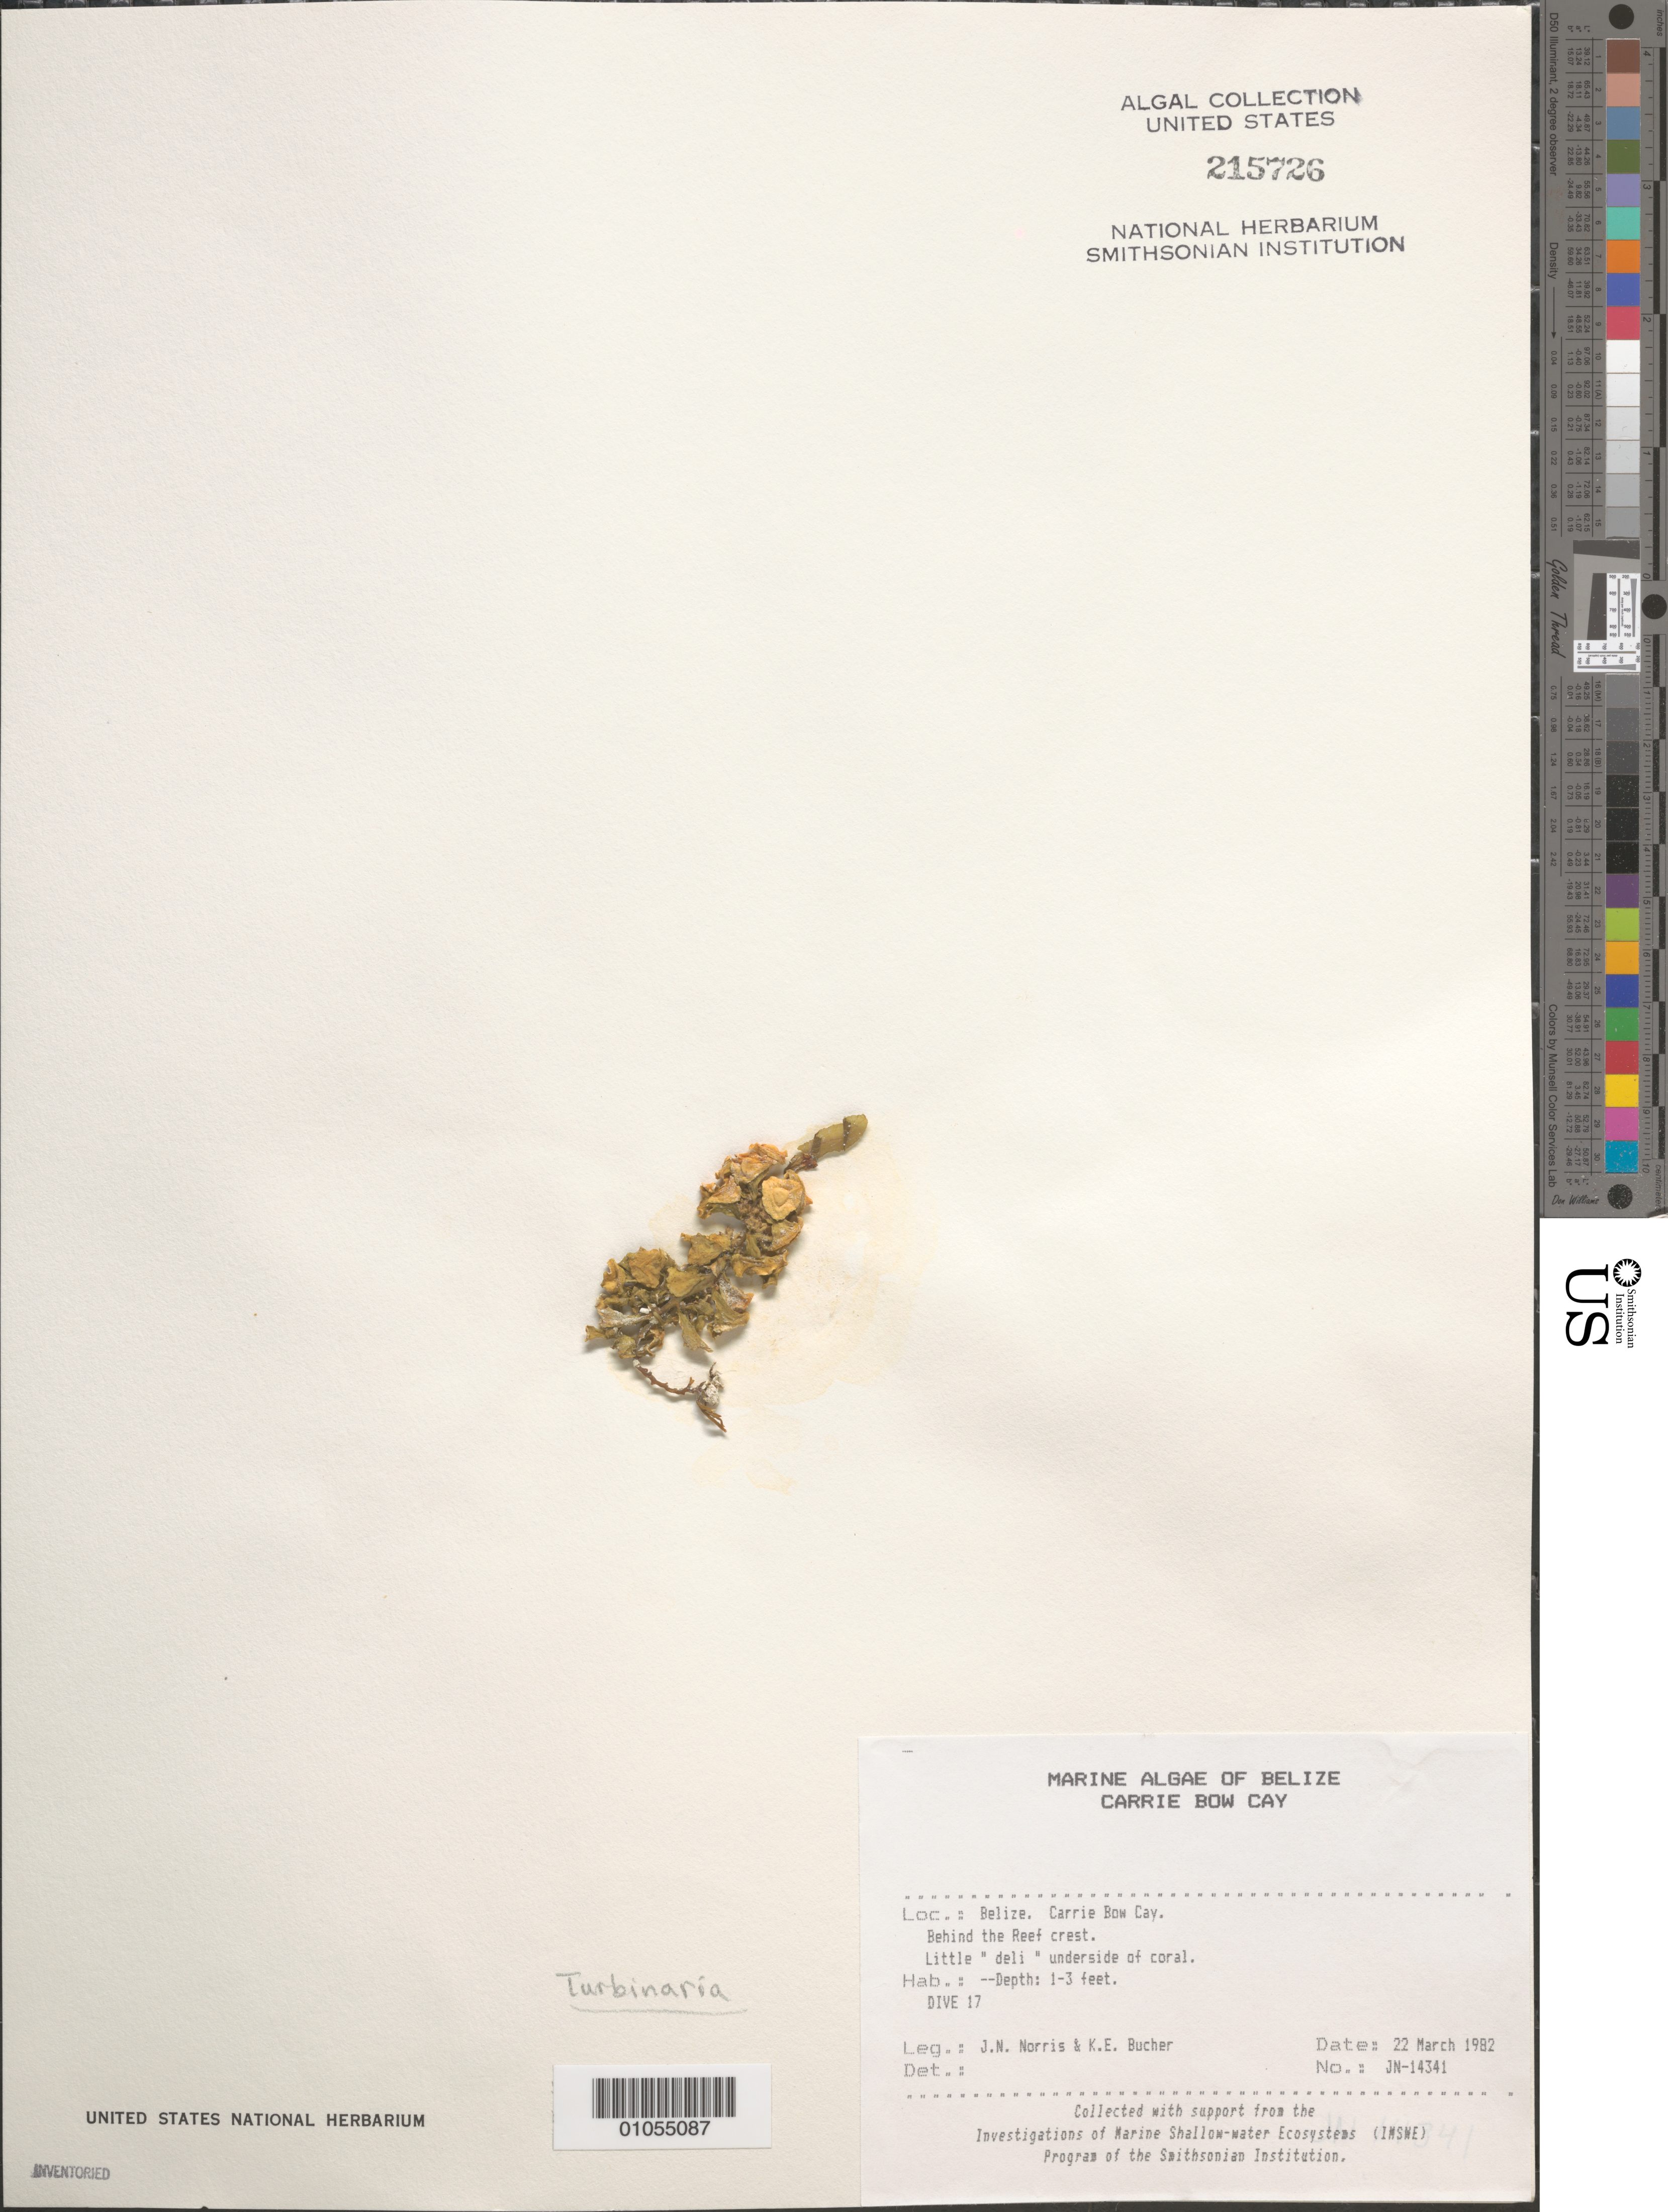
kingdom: Chromista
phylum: Ochrophyta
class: Phaeophyceae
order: Fucales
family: Sargassaceae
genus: Turbinaria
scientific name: Turbinaria sp.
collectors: J. N. Norris & K. E. Bucher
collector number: JN-14341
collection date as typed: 22 Mar 1982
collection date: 1982-03-22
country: Belize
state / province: Stann Creek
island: Carrie Bow Cay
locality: Behind the reef crest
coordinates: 16 48'N, 88 05'W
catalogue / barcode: US 215726